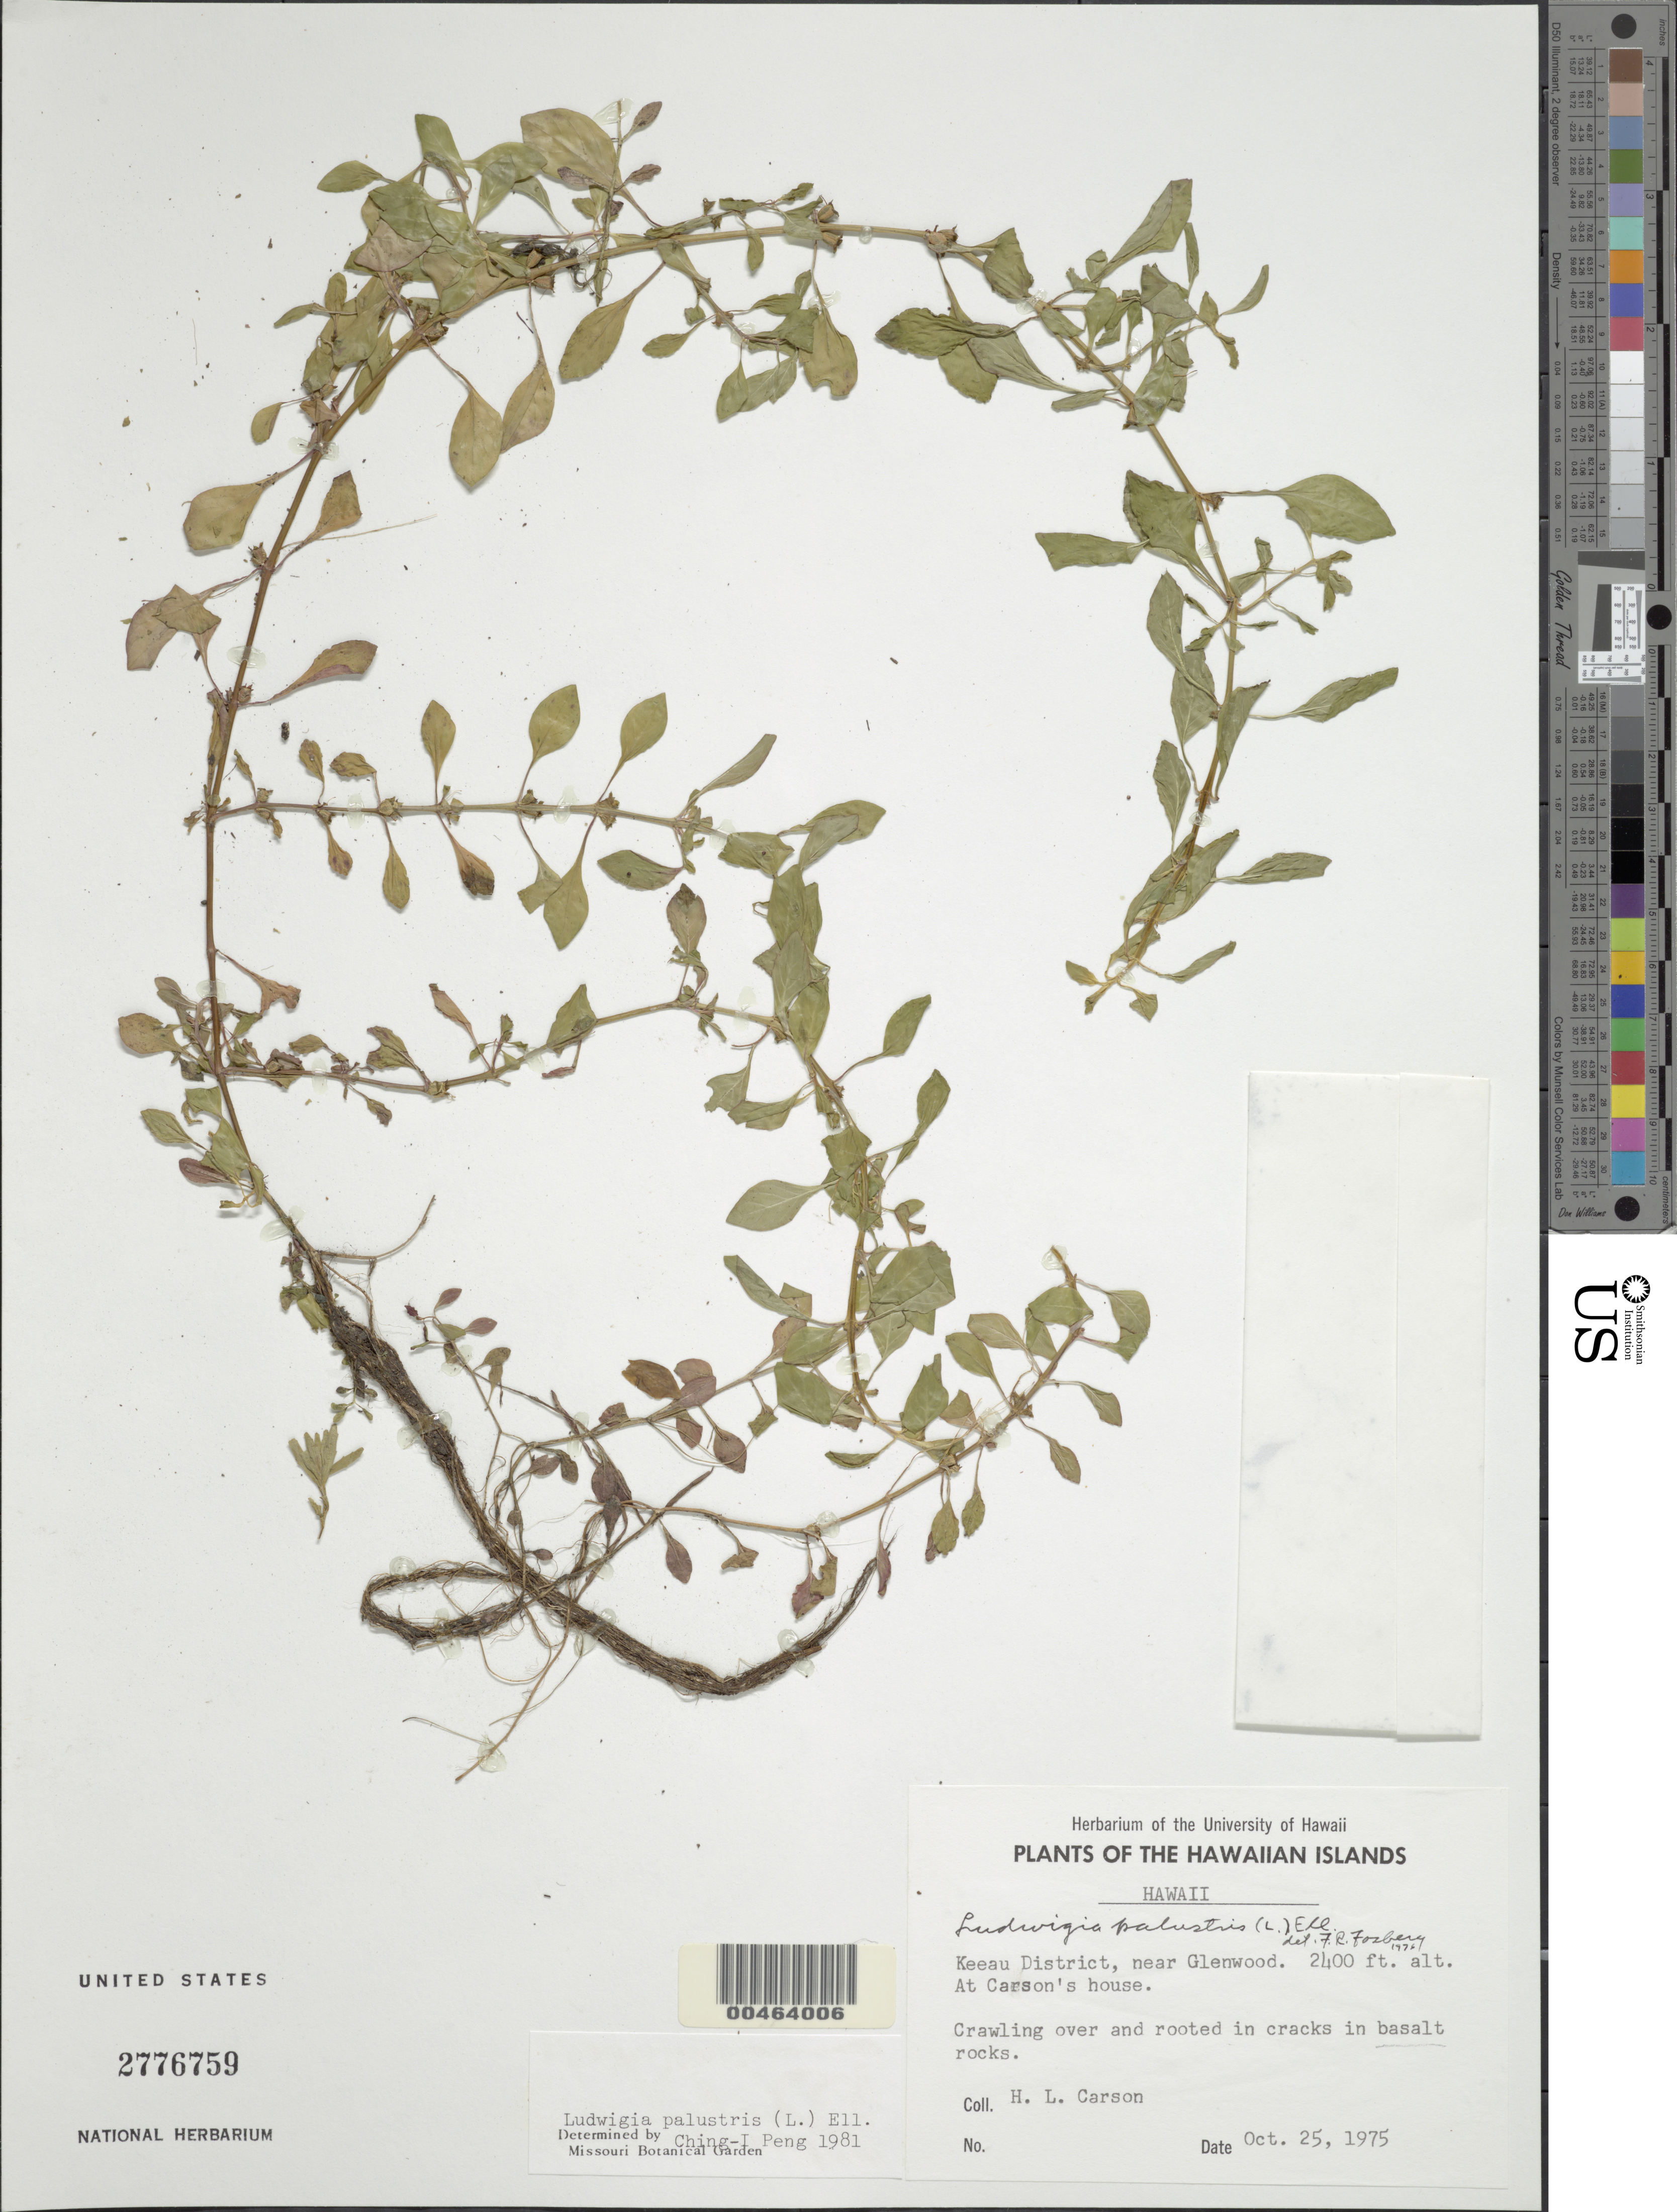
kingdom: Plantae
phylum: Tracheophyta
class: Magnoliopsida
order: Myrtales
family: Onagraceae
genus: Ludwigia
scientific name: Ludwigia palustris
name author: (L.) Elliott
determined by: Peng, C. I.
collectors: H. Carson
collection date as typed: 25 Oct 1975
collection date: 1975-10-25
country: United States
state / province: Hawaii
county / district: Hawaii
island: Hawaii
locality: Keeau District, near Glenwood. At Carson's house.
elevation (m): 732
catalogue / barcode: US 2776759